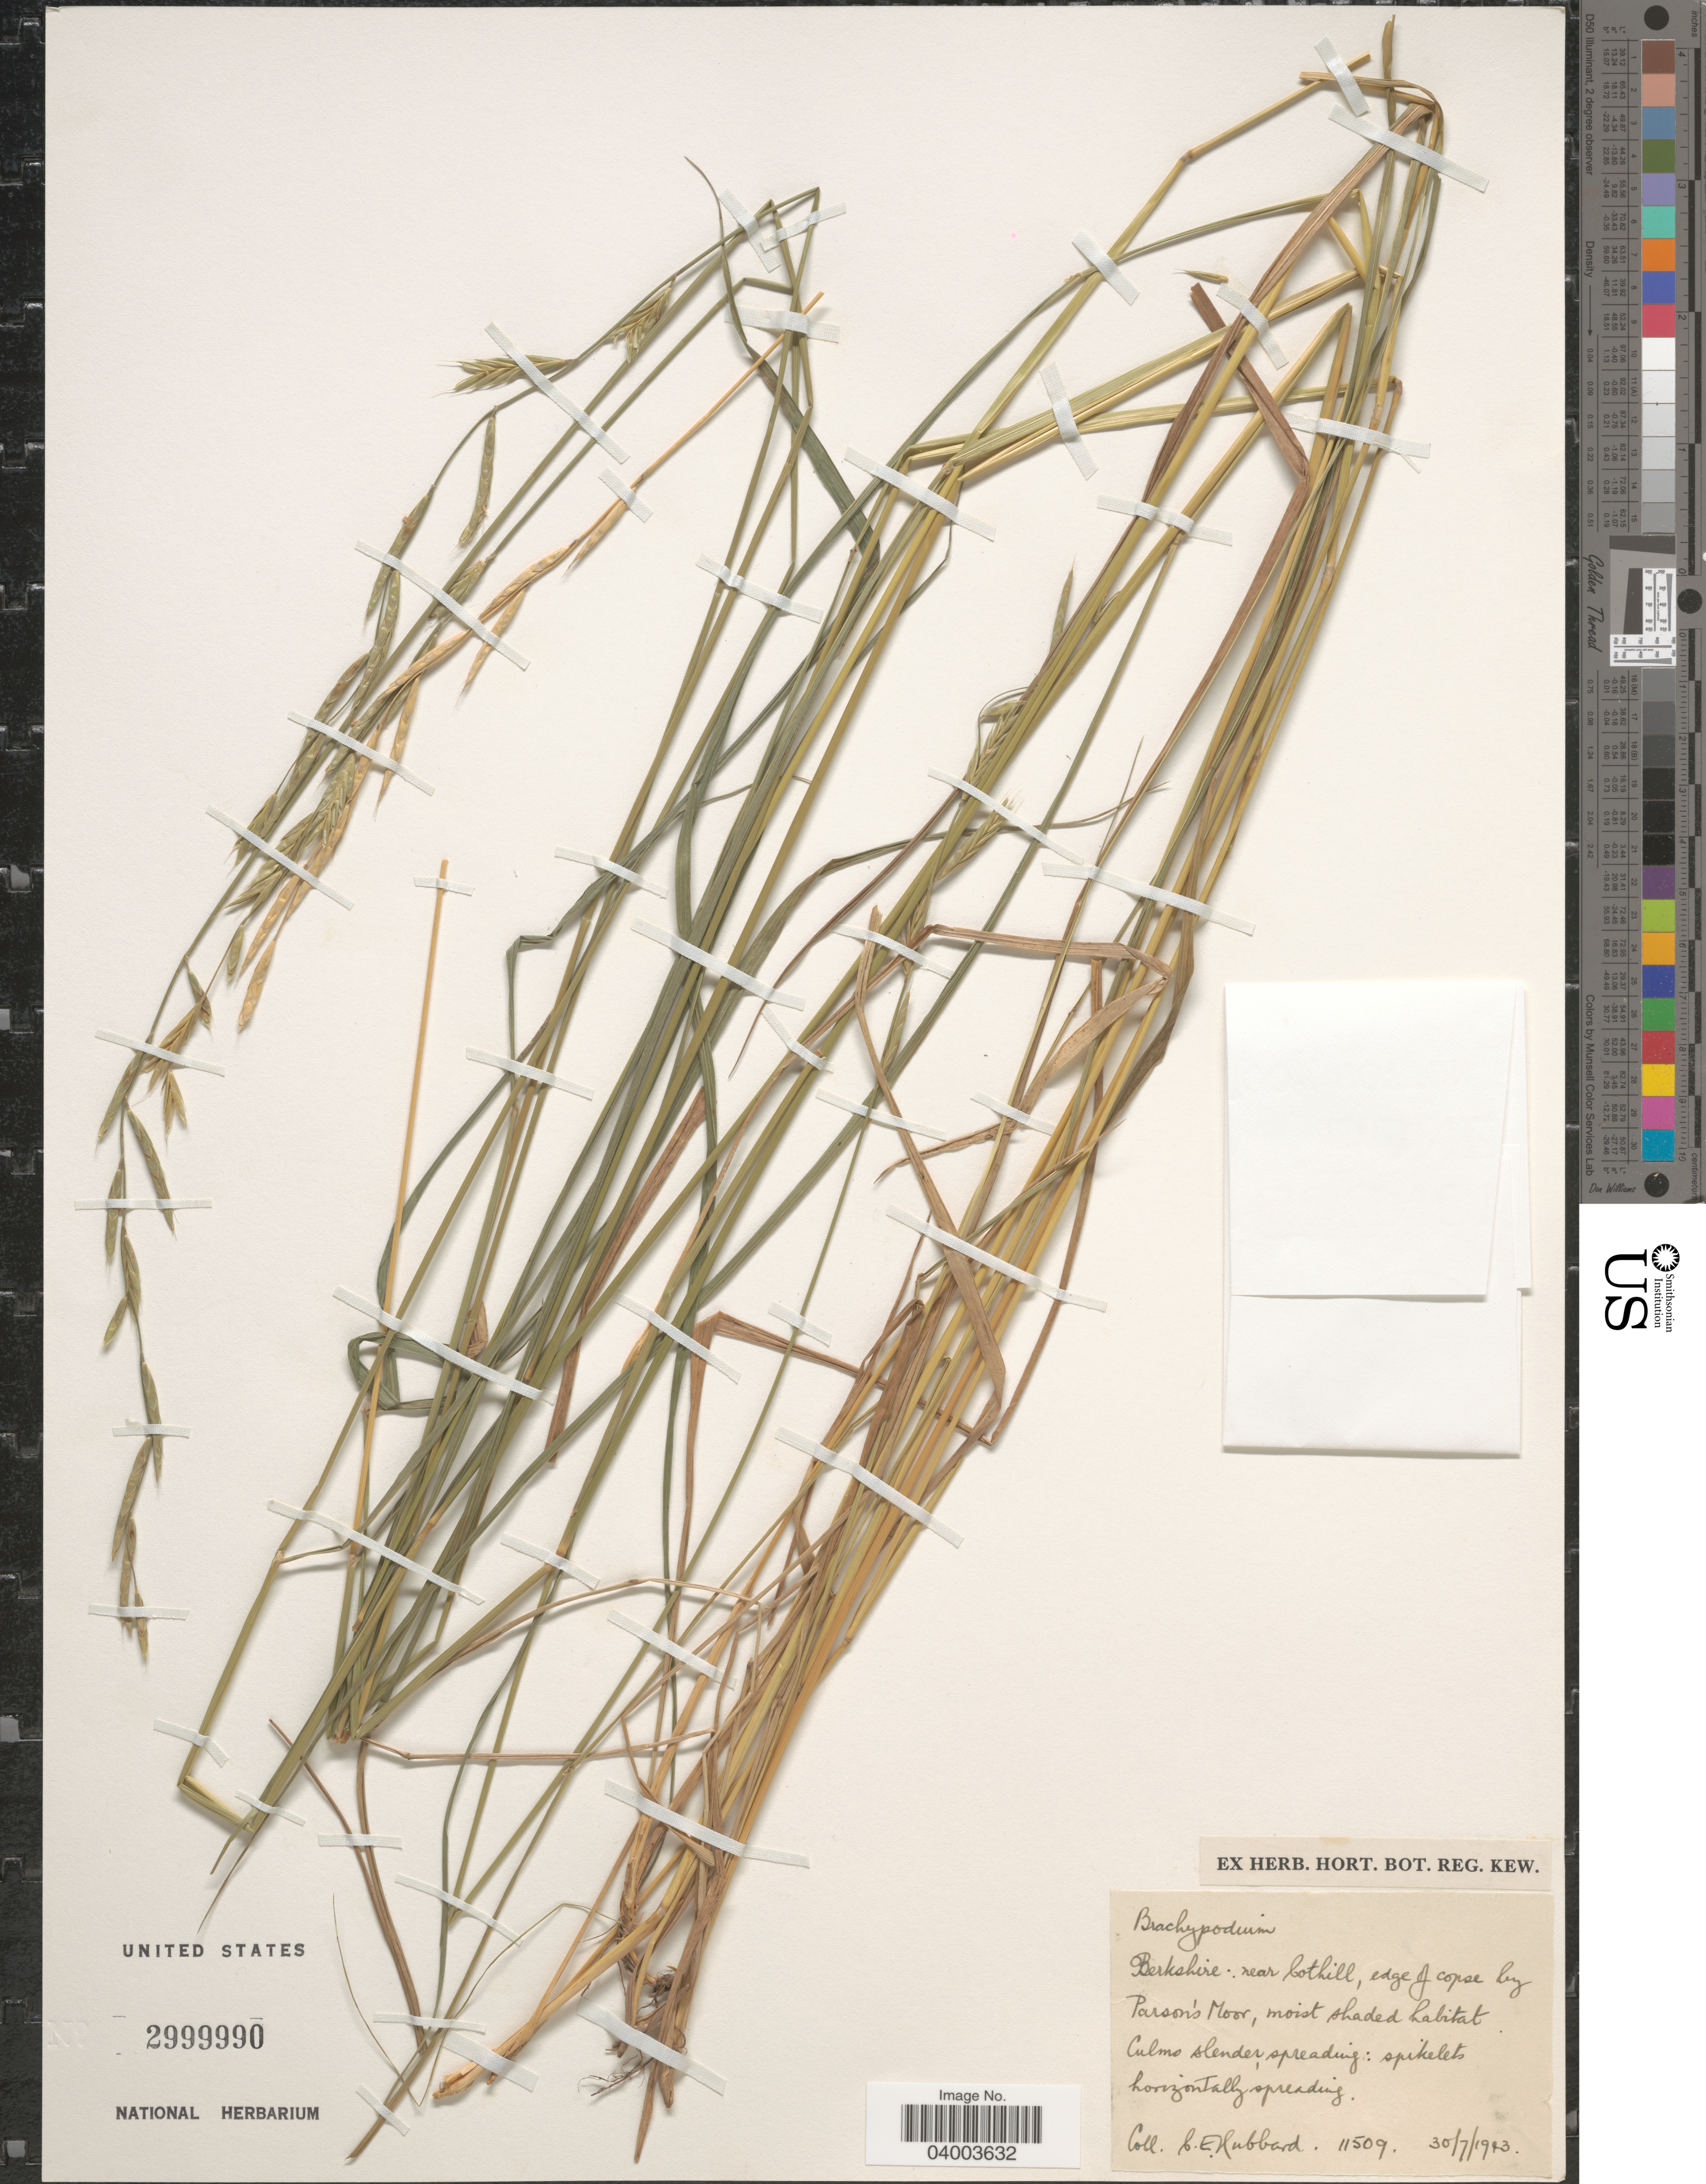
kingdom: Plantae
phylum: Tracheophyta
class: Liliopsida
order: Poales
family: Poaceae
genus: Brachypodium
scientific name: Brachypodium sp.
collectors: C. E. Hubbard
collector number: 11509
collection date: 1943-07-30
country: United Kingdom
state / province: England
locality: Berkshire: near Cothill, edge of copse by Parson's Moor, moist shaded habitat.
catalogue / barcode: US 2999990